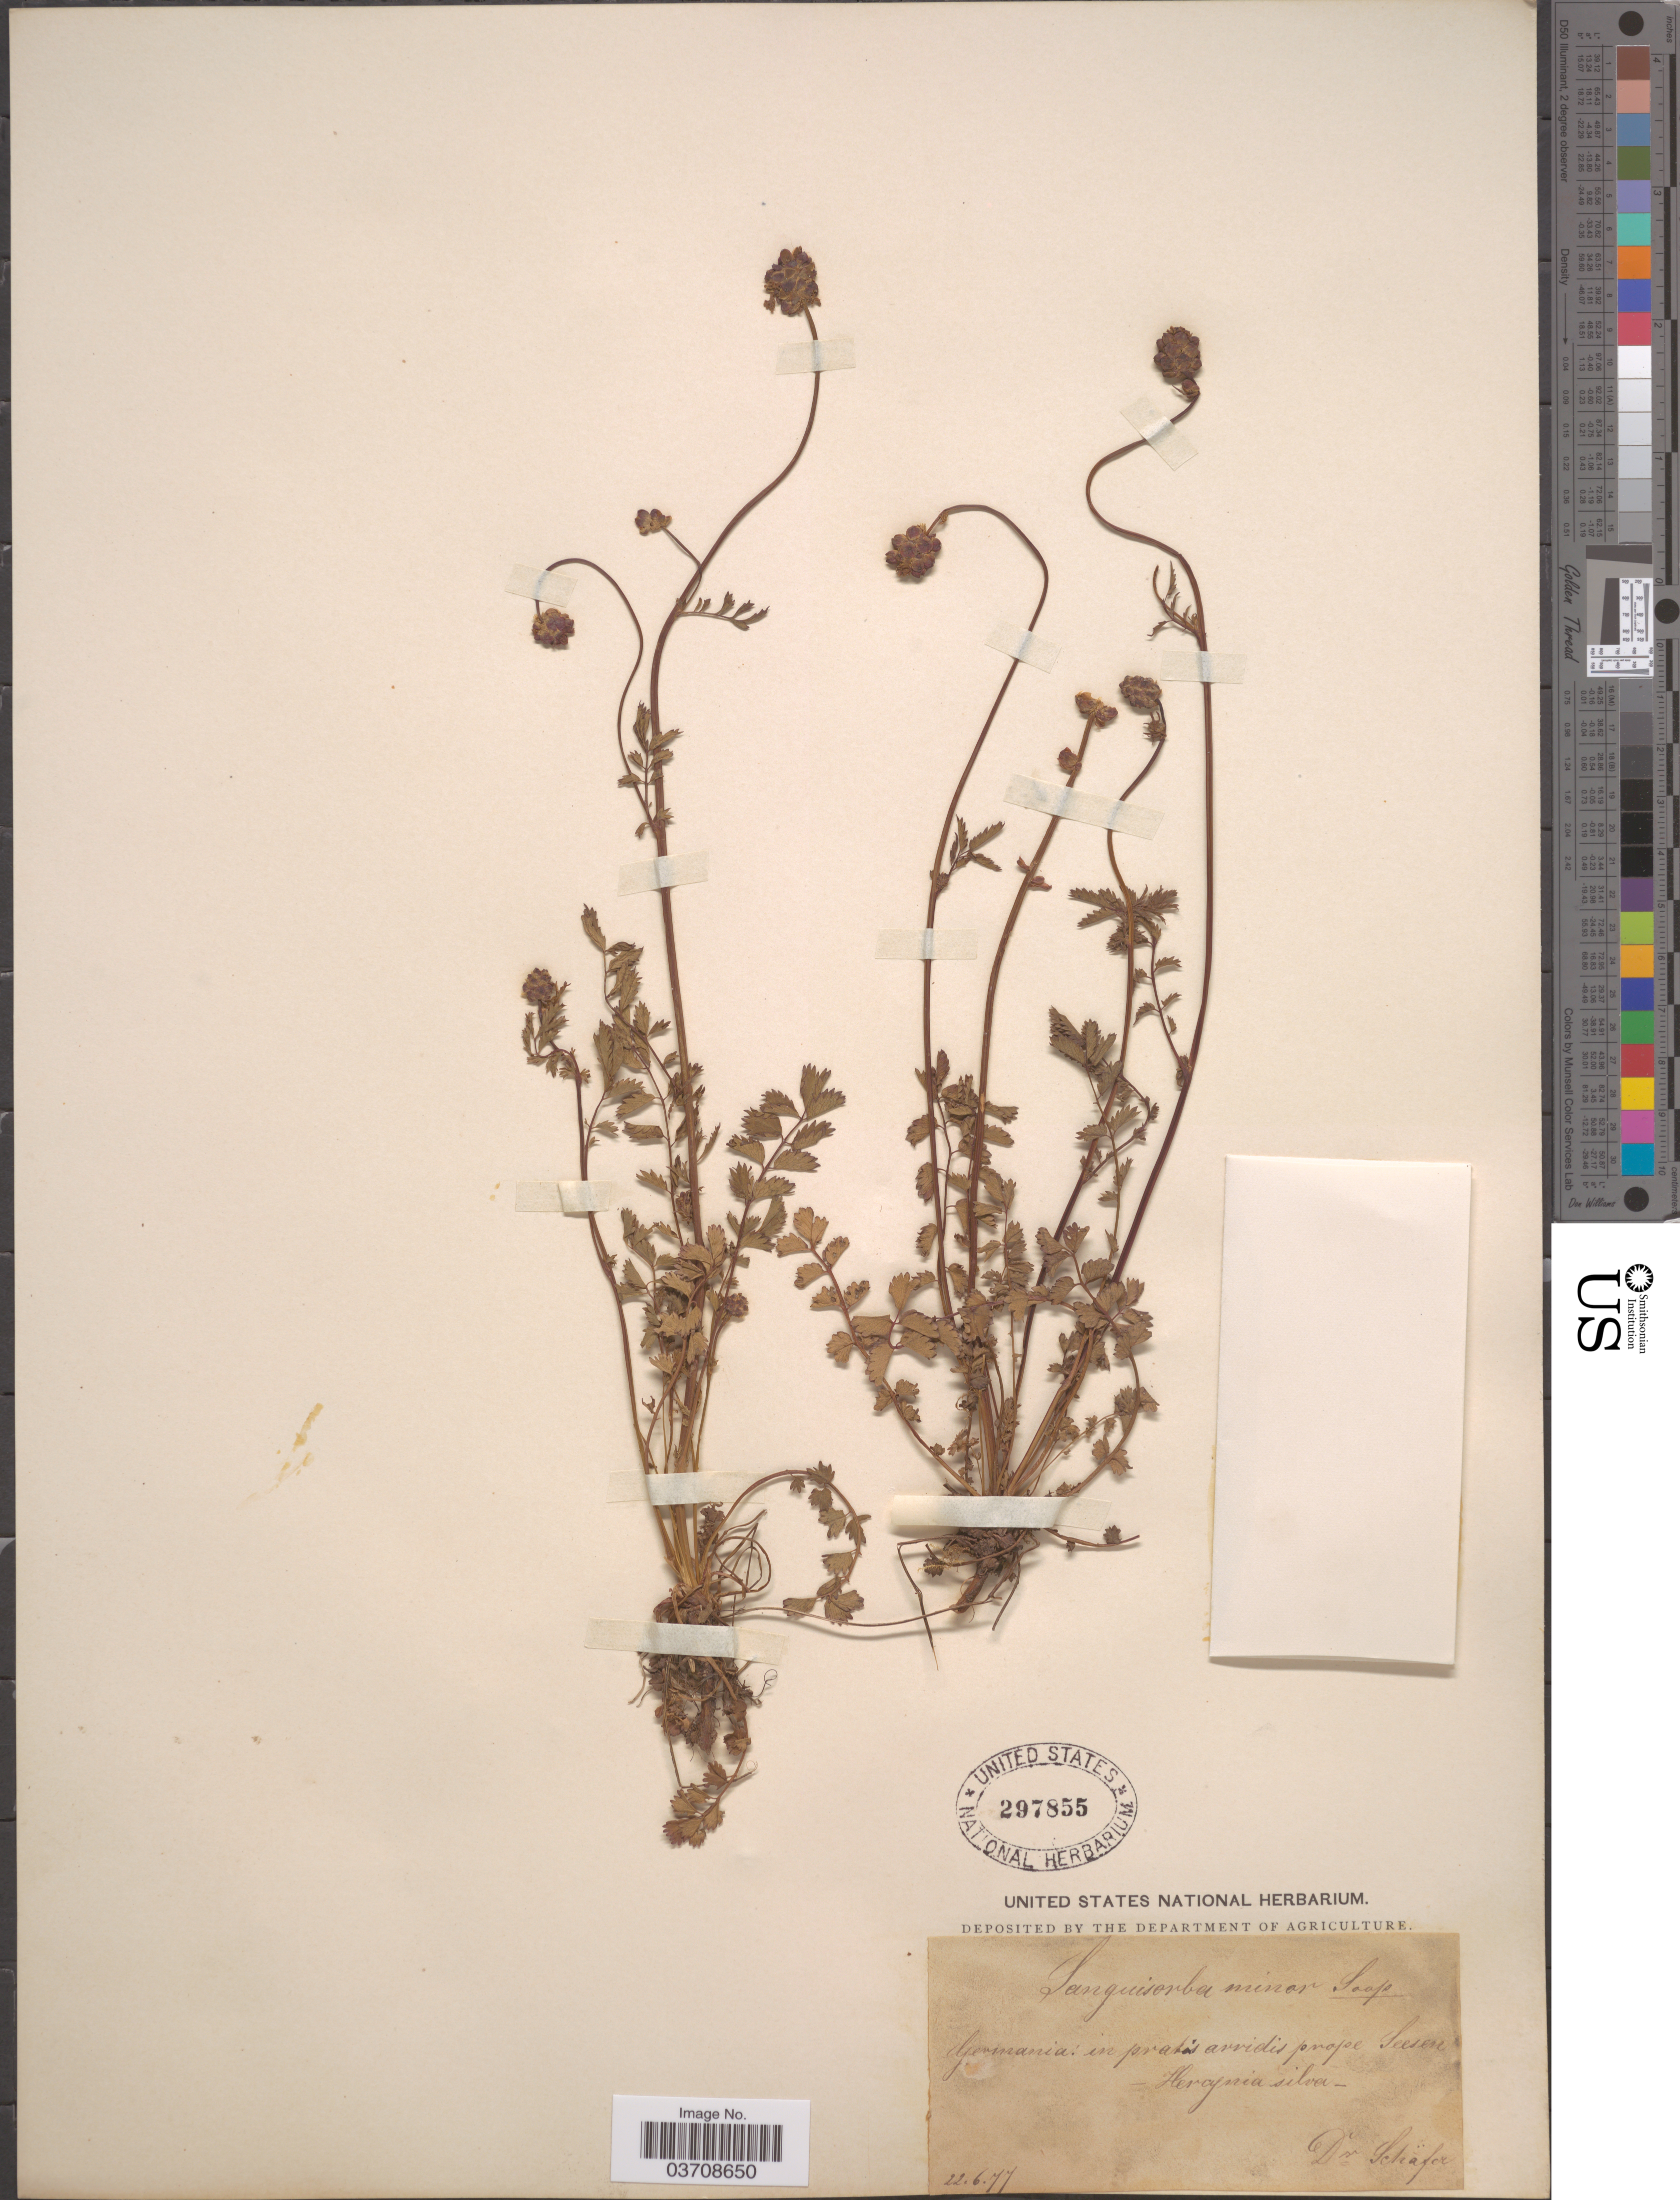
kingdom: Plantae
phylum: Tracheophyta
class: Magnoliopsida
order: Rosales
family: Rosaceae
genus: Sanguisorba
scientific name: Sanguisorba minor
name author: Scop.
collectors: -. Schafer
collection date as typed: Transcribed d/m/y: 22/6/77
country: Germany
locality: In pratis arridis prope Seesen [interpreted] Hercynia silva.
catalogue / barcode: US 297855